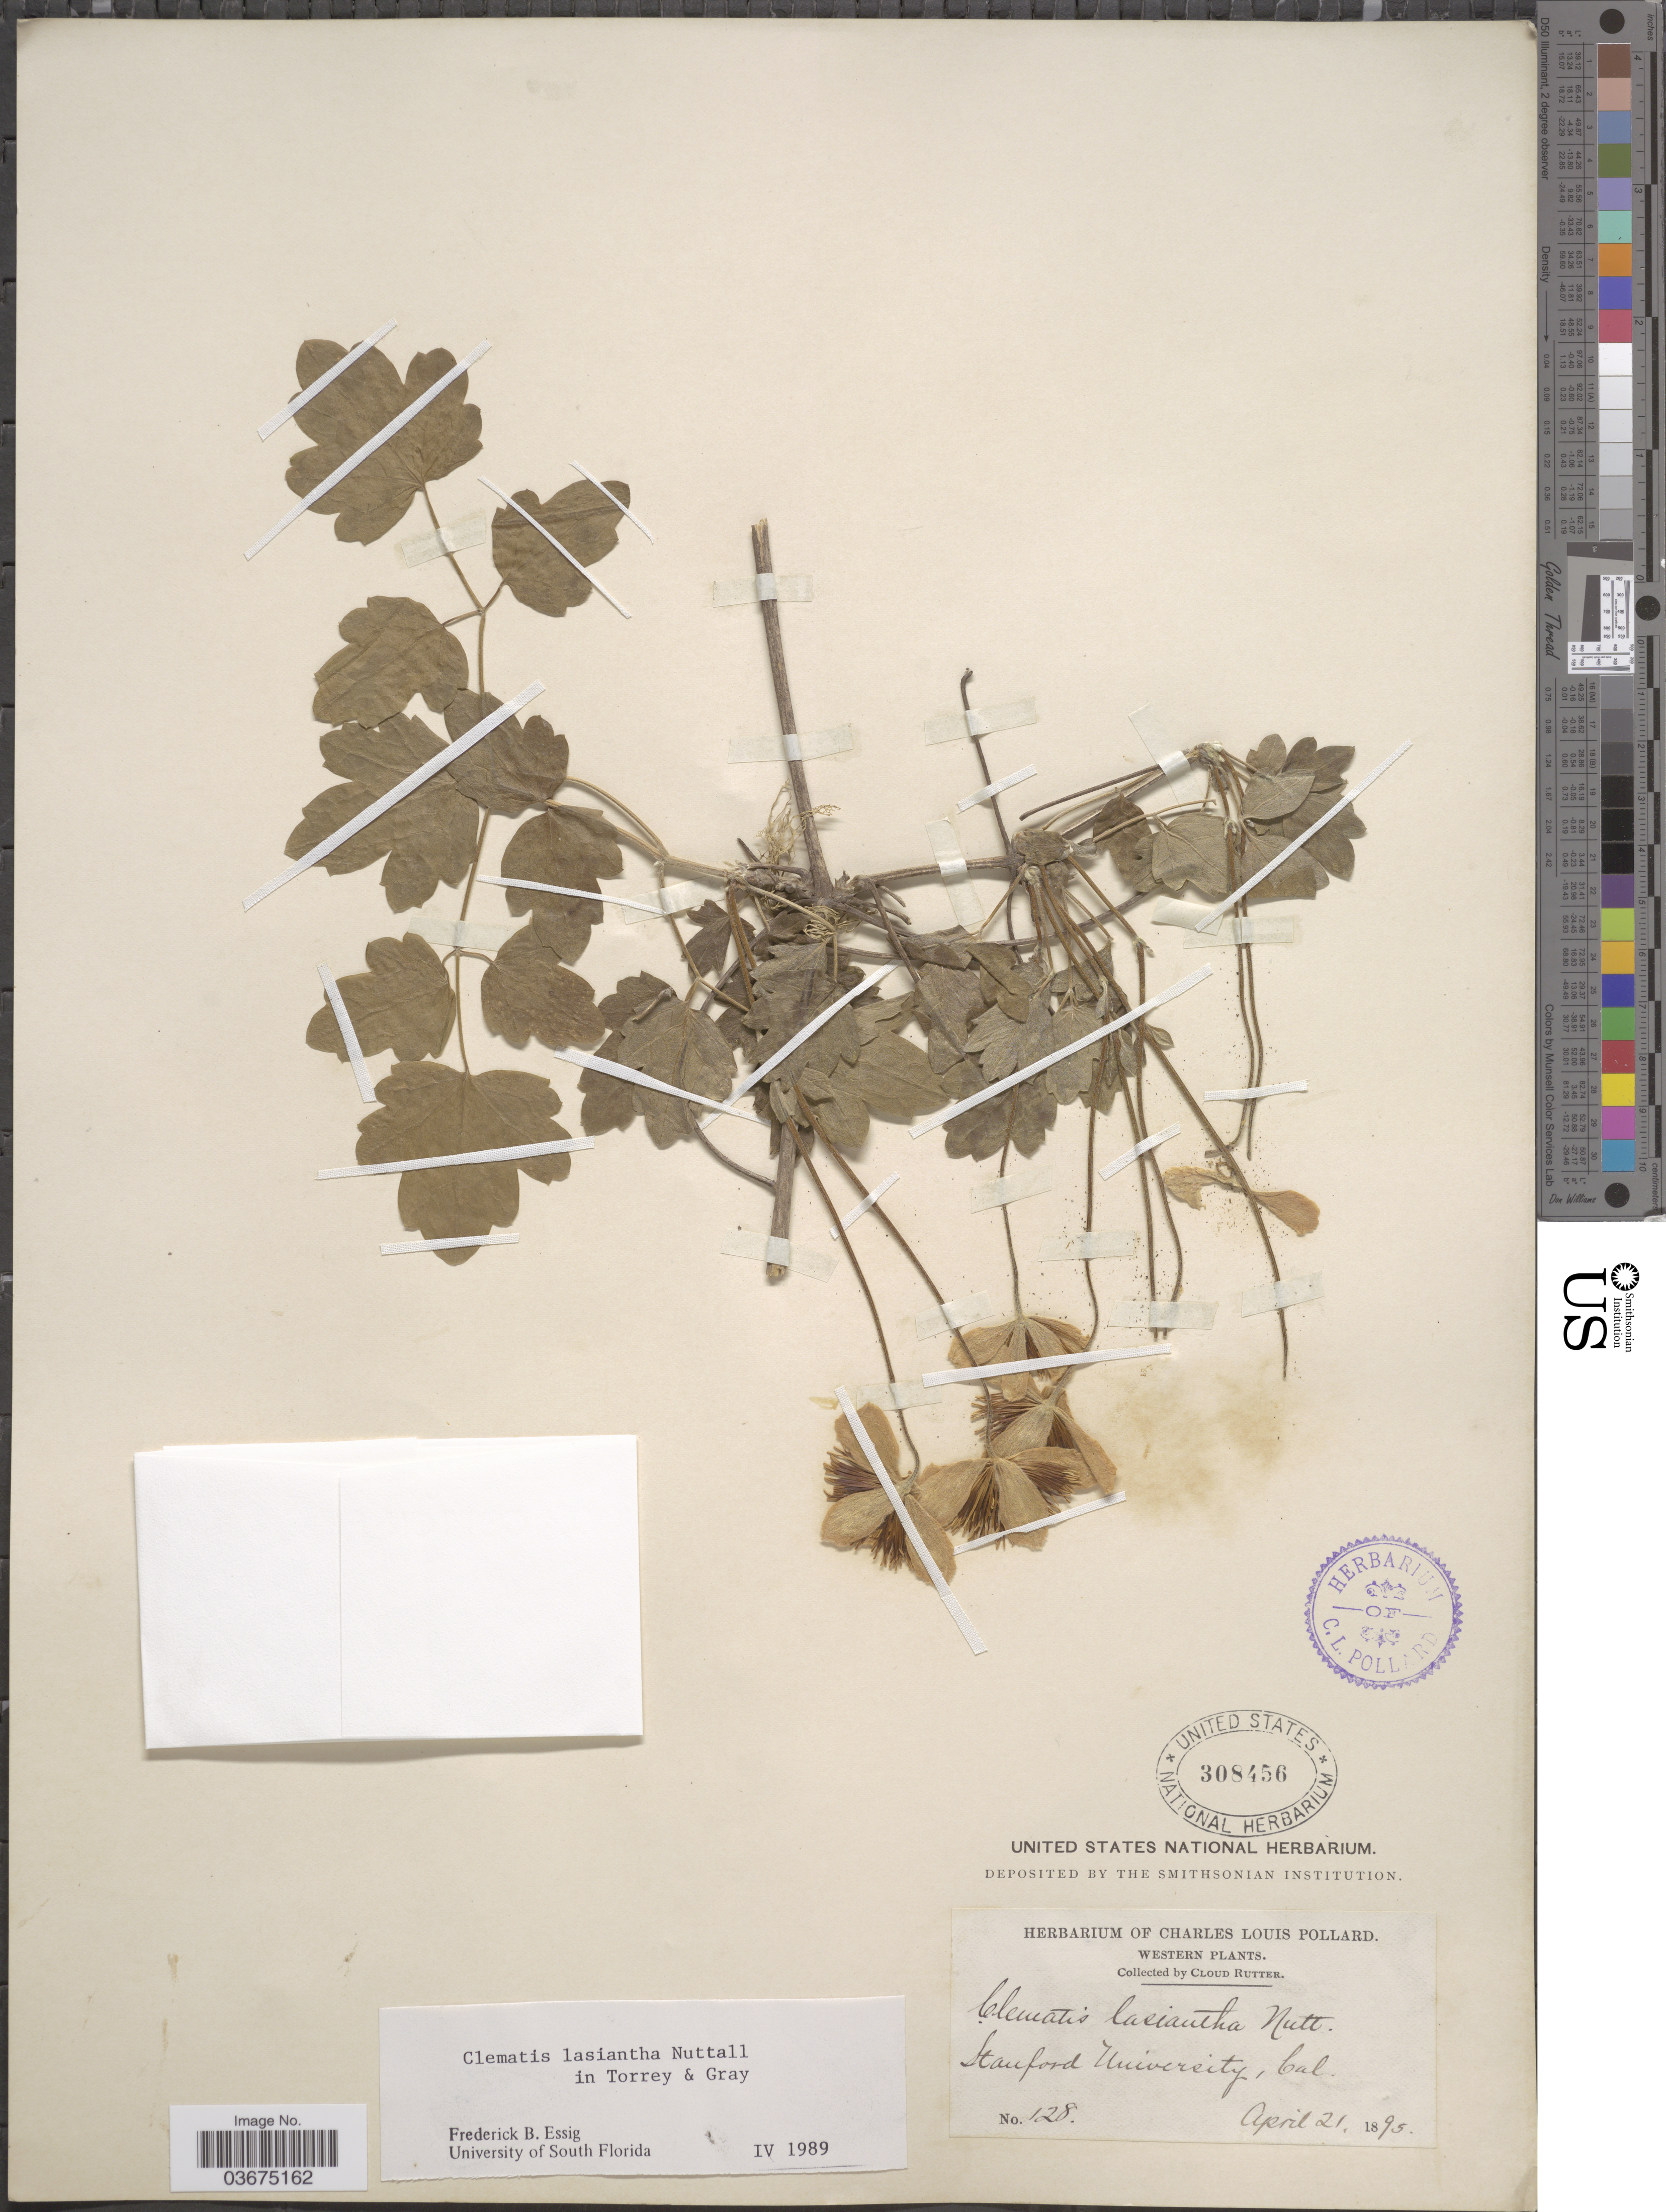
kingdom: Plantae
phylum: Tracheophyta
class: Magnoliopsida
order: Ranunculales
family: Ranunculaceae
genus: Clematis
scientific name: Clematis lasiantha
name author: Nutt.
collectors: C. Rutter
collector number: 128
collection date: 1895-04-21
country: United States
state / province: California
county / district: Santa Clara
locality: Western. Stanford University.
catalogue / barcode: US 308456